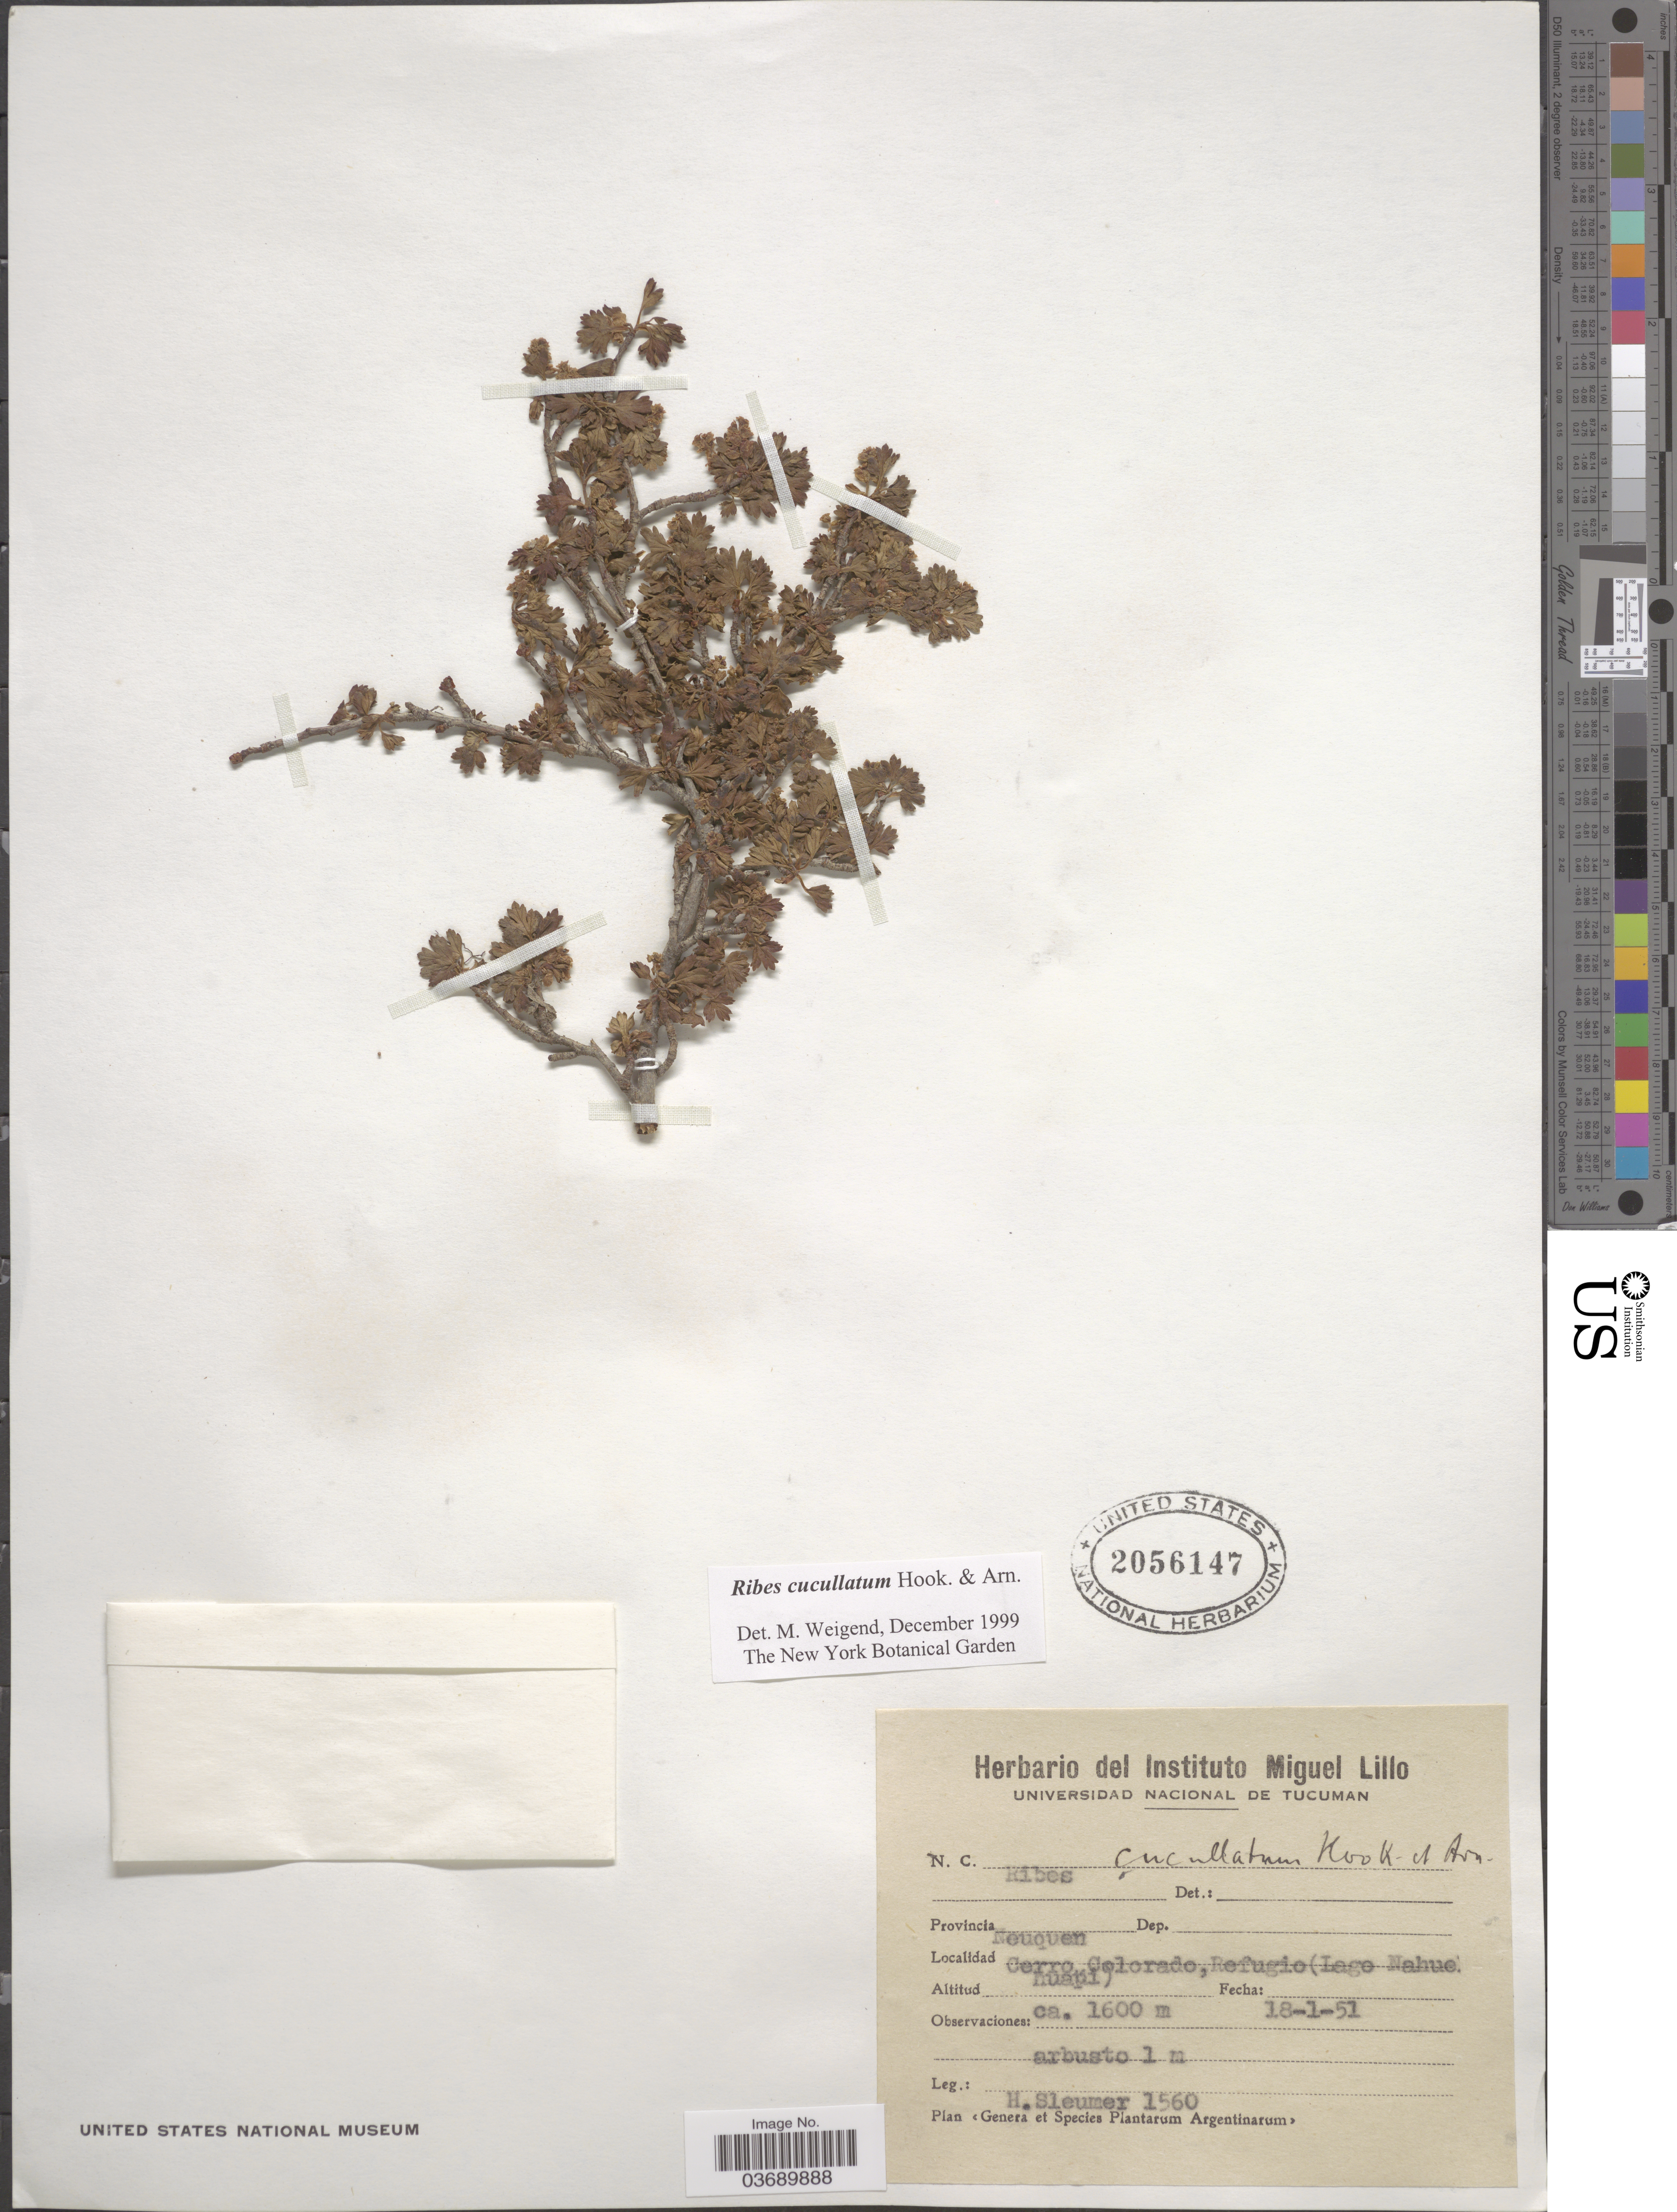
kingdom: Plantae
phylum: Tracheophyta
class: Magnoliopsida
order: Saxifragales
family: Grossulariaceae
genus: Ribes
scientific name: Ribes cucullatum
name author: Hook. & Arn.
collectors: H. O. Sleumer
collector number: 1560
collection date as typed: Transcribed d/m/y: 18/1/51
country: Argentina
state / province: Neuquen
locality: Cerro Colorado, Refugio (Lago Nahuelhuapi).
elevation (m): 1600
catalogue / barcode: US 2056147